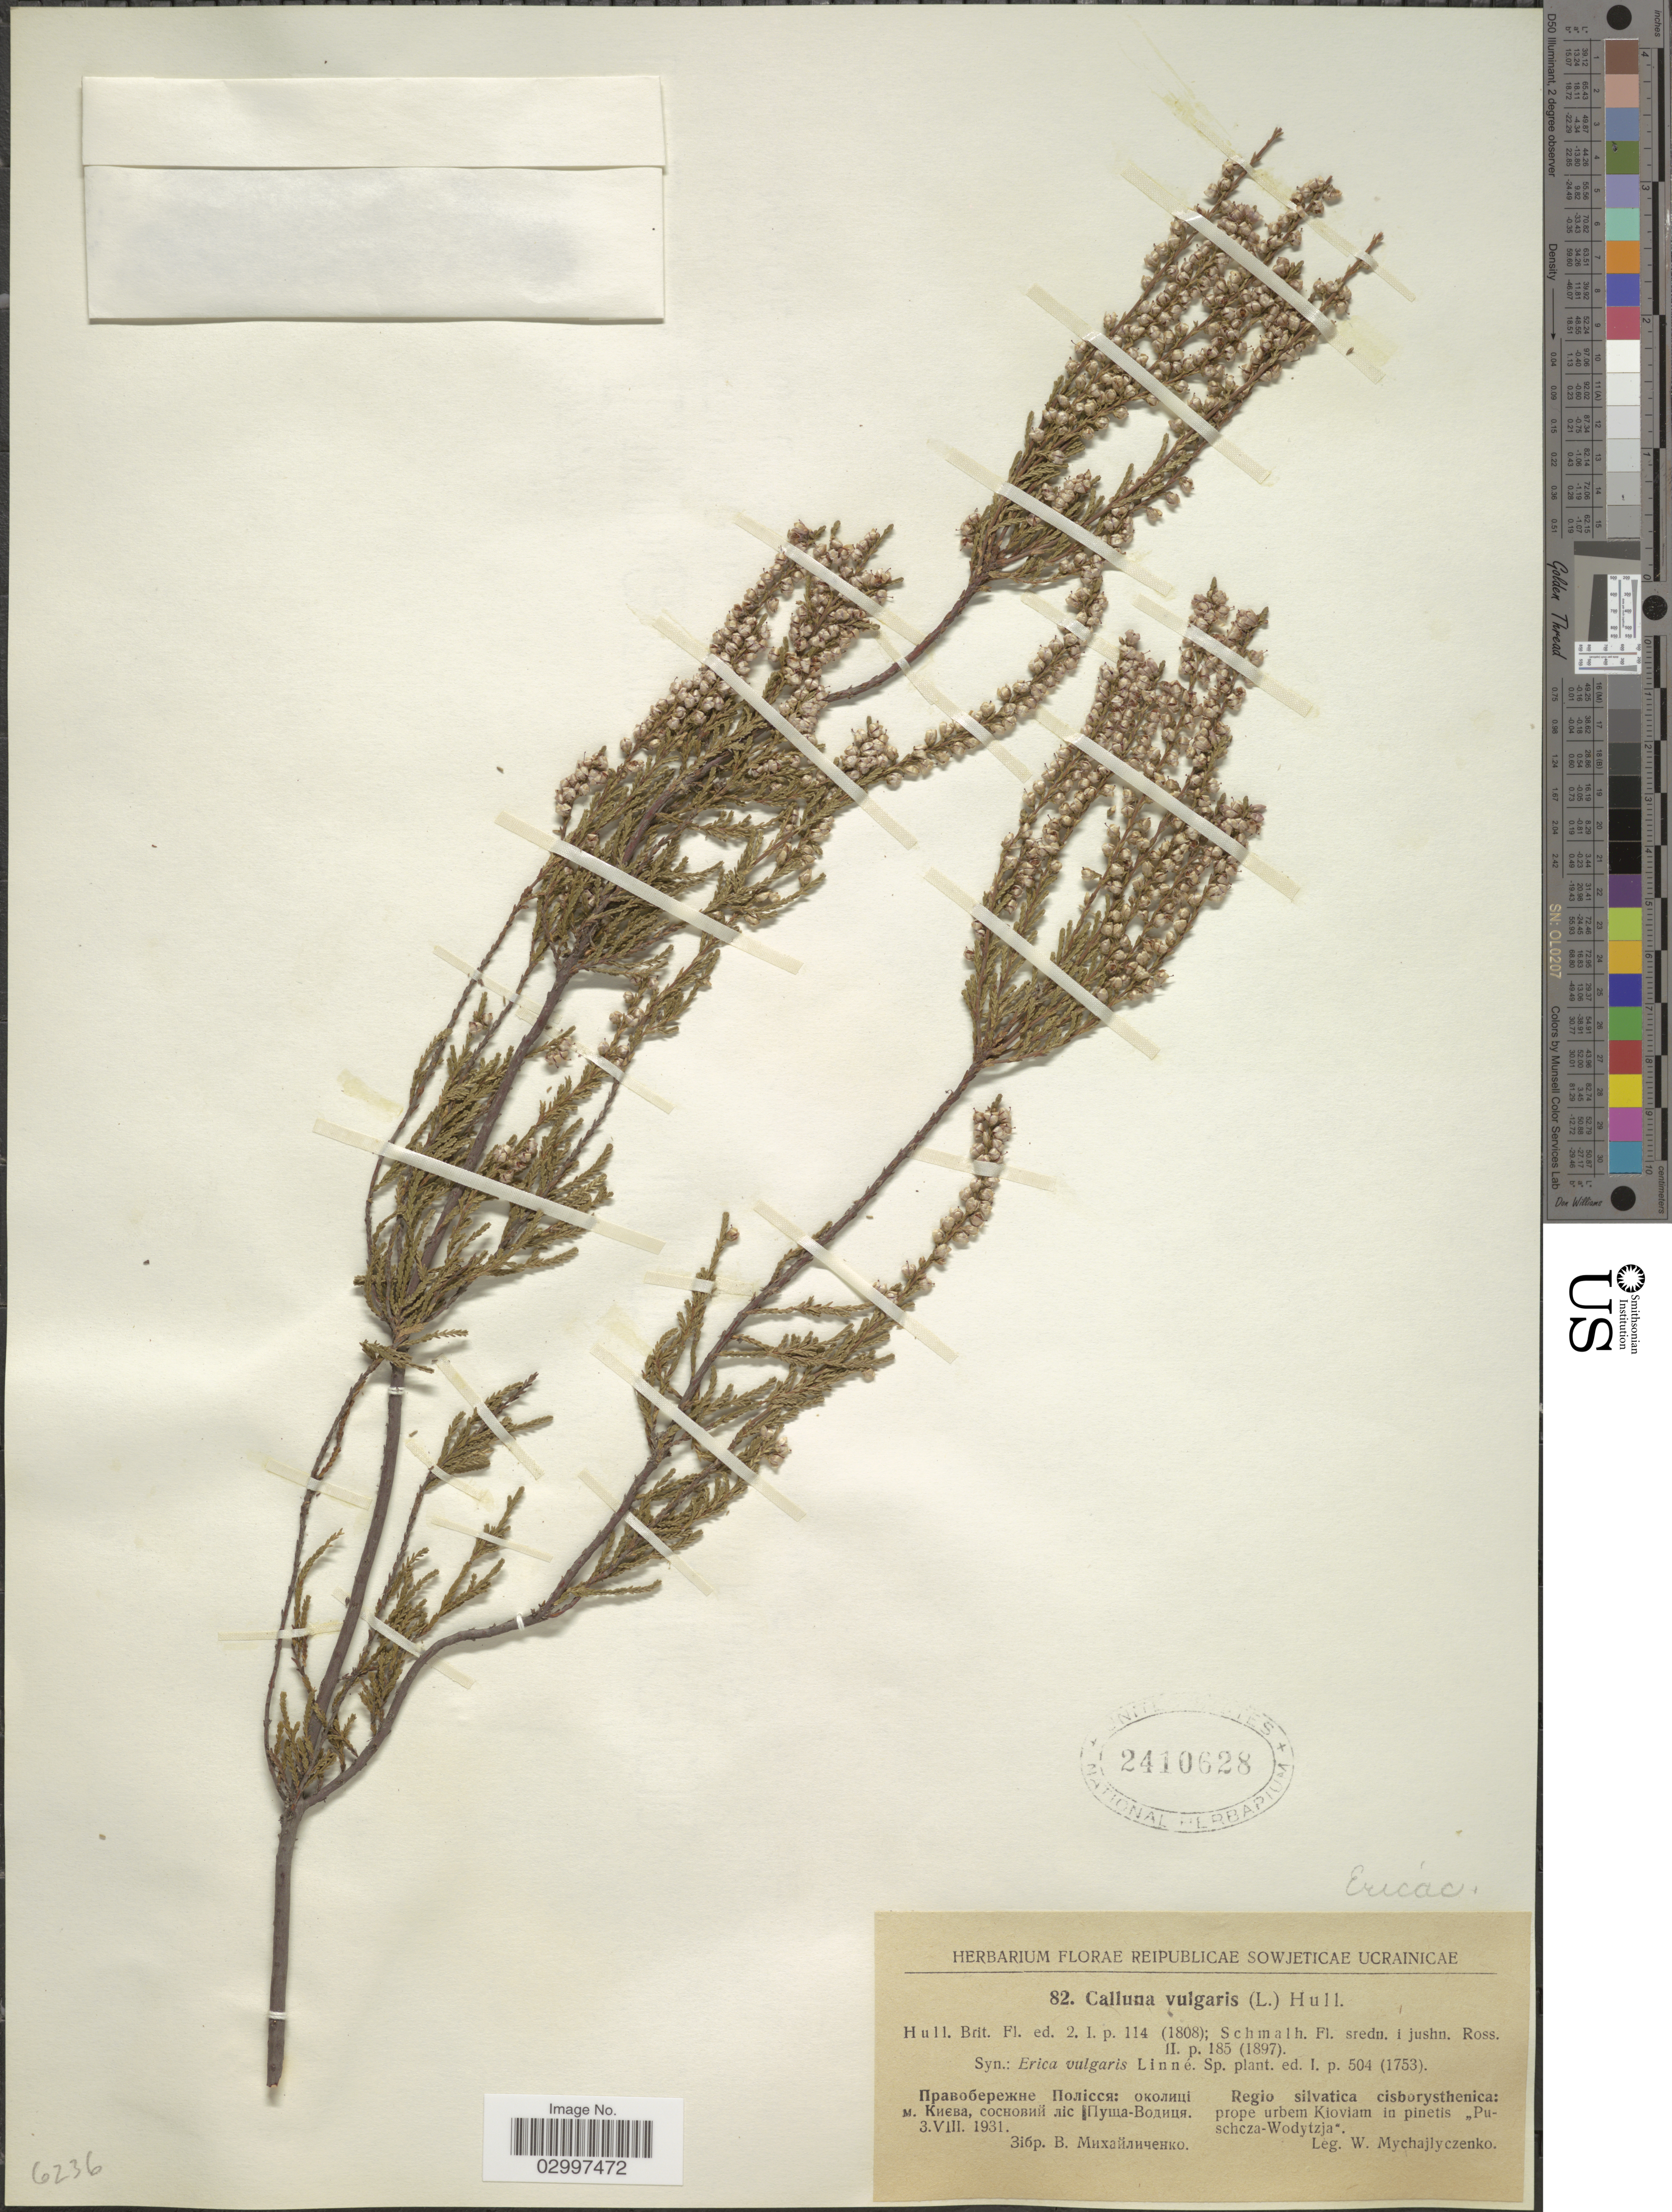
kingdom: Plantae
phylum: Tracheophyta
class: Magnoliopsida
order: Ericales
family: Ericaceae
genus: Calluna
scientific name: Calluna vulgaris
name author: (L.) Hull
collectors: W. Mychajlyczenko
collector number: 82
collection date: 1931-08-03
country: Ukraine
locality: Republicae Sowjeticae Ucrainicae. Regio silvatica cisborysthenica: prope urbem Kioviam in pinetis "Puschcza-Wodytzja".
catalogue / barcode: US 2410628